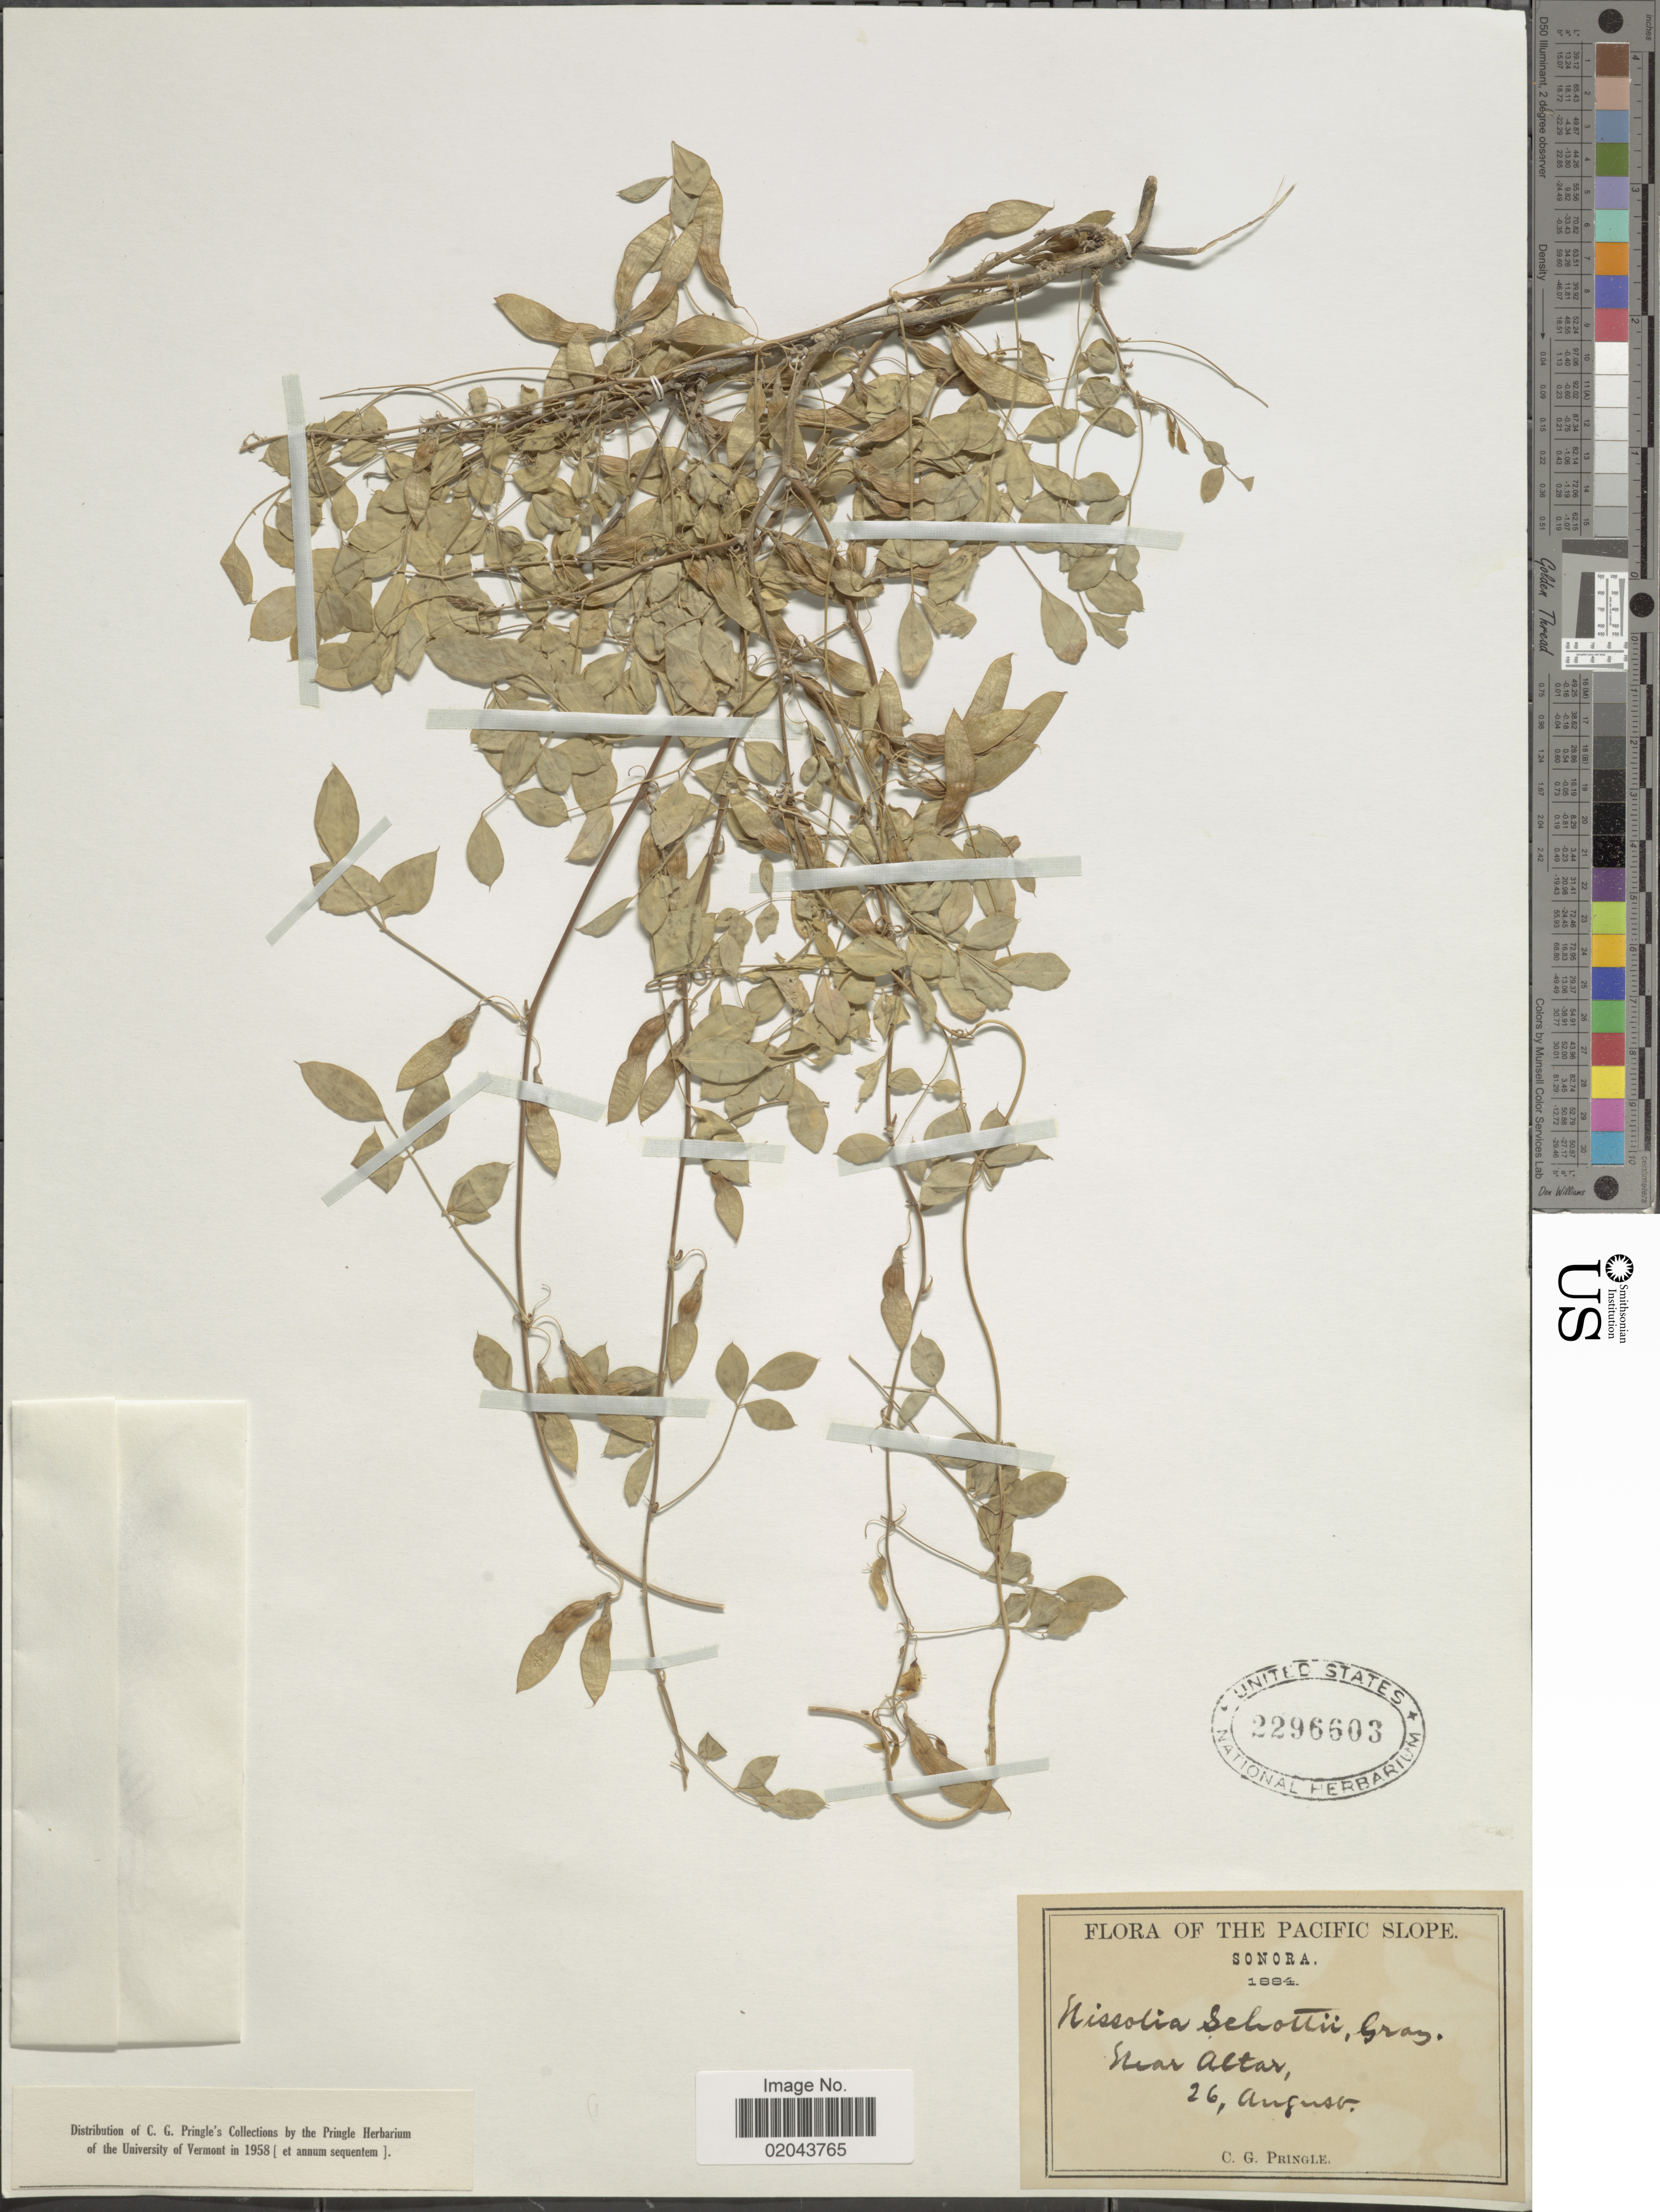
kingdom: Plantae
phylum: Tracheophyta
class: Magnoliopsida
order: Fabales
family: Fabaceae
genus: Nissolia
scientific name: Nissolia schottii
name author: A. Gray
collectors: C. G. Pringle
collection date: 1884-08-26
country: Mexico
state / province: Sonora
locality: Pacific Slope, near Altar.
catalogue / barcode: US 2296603